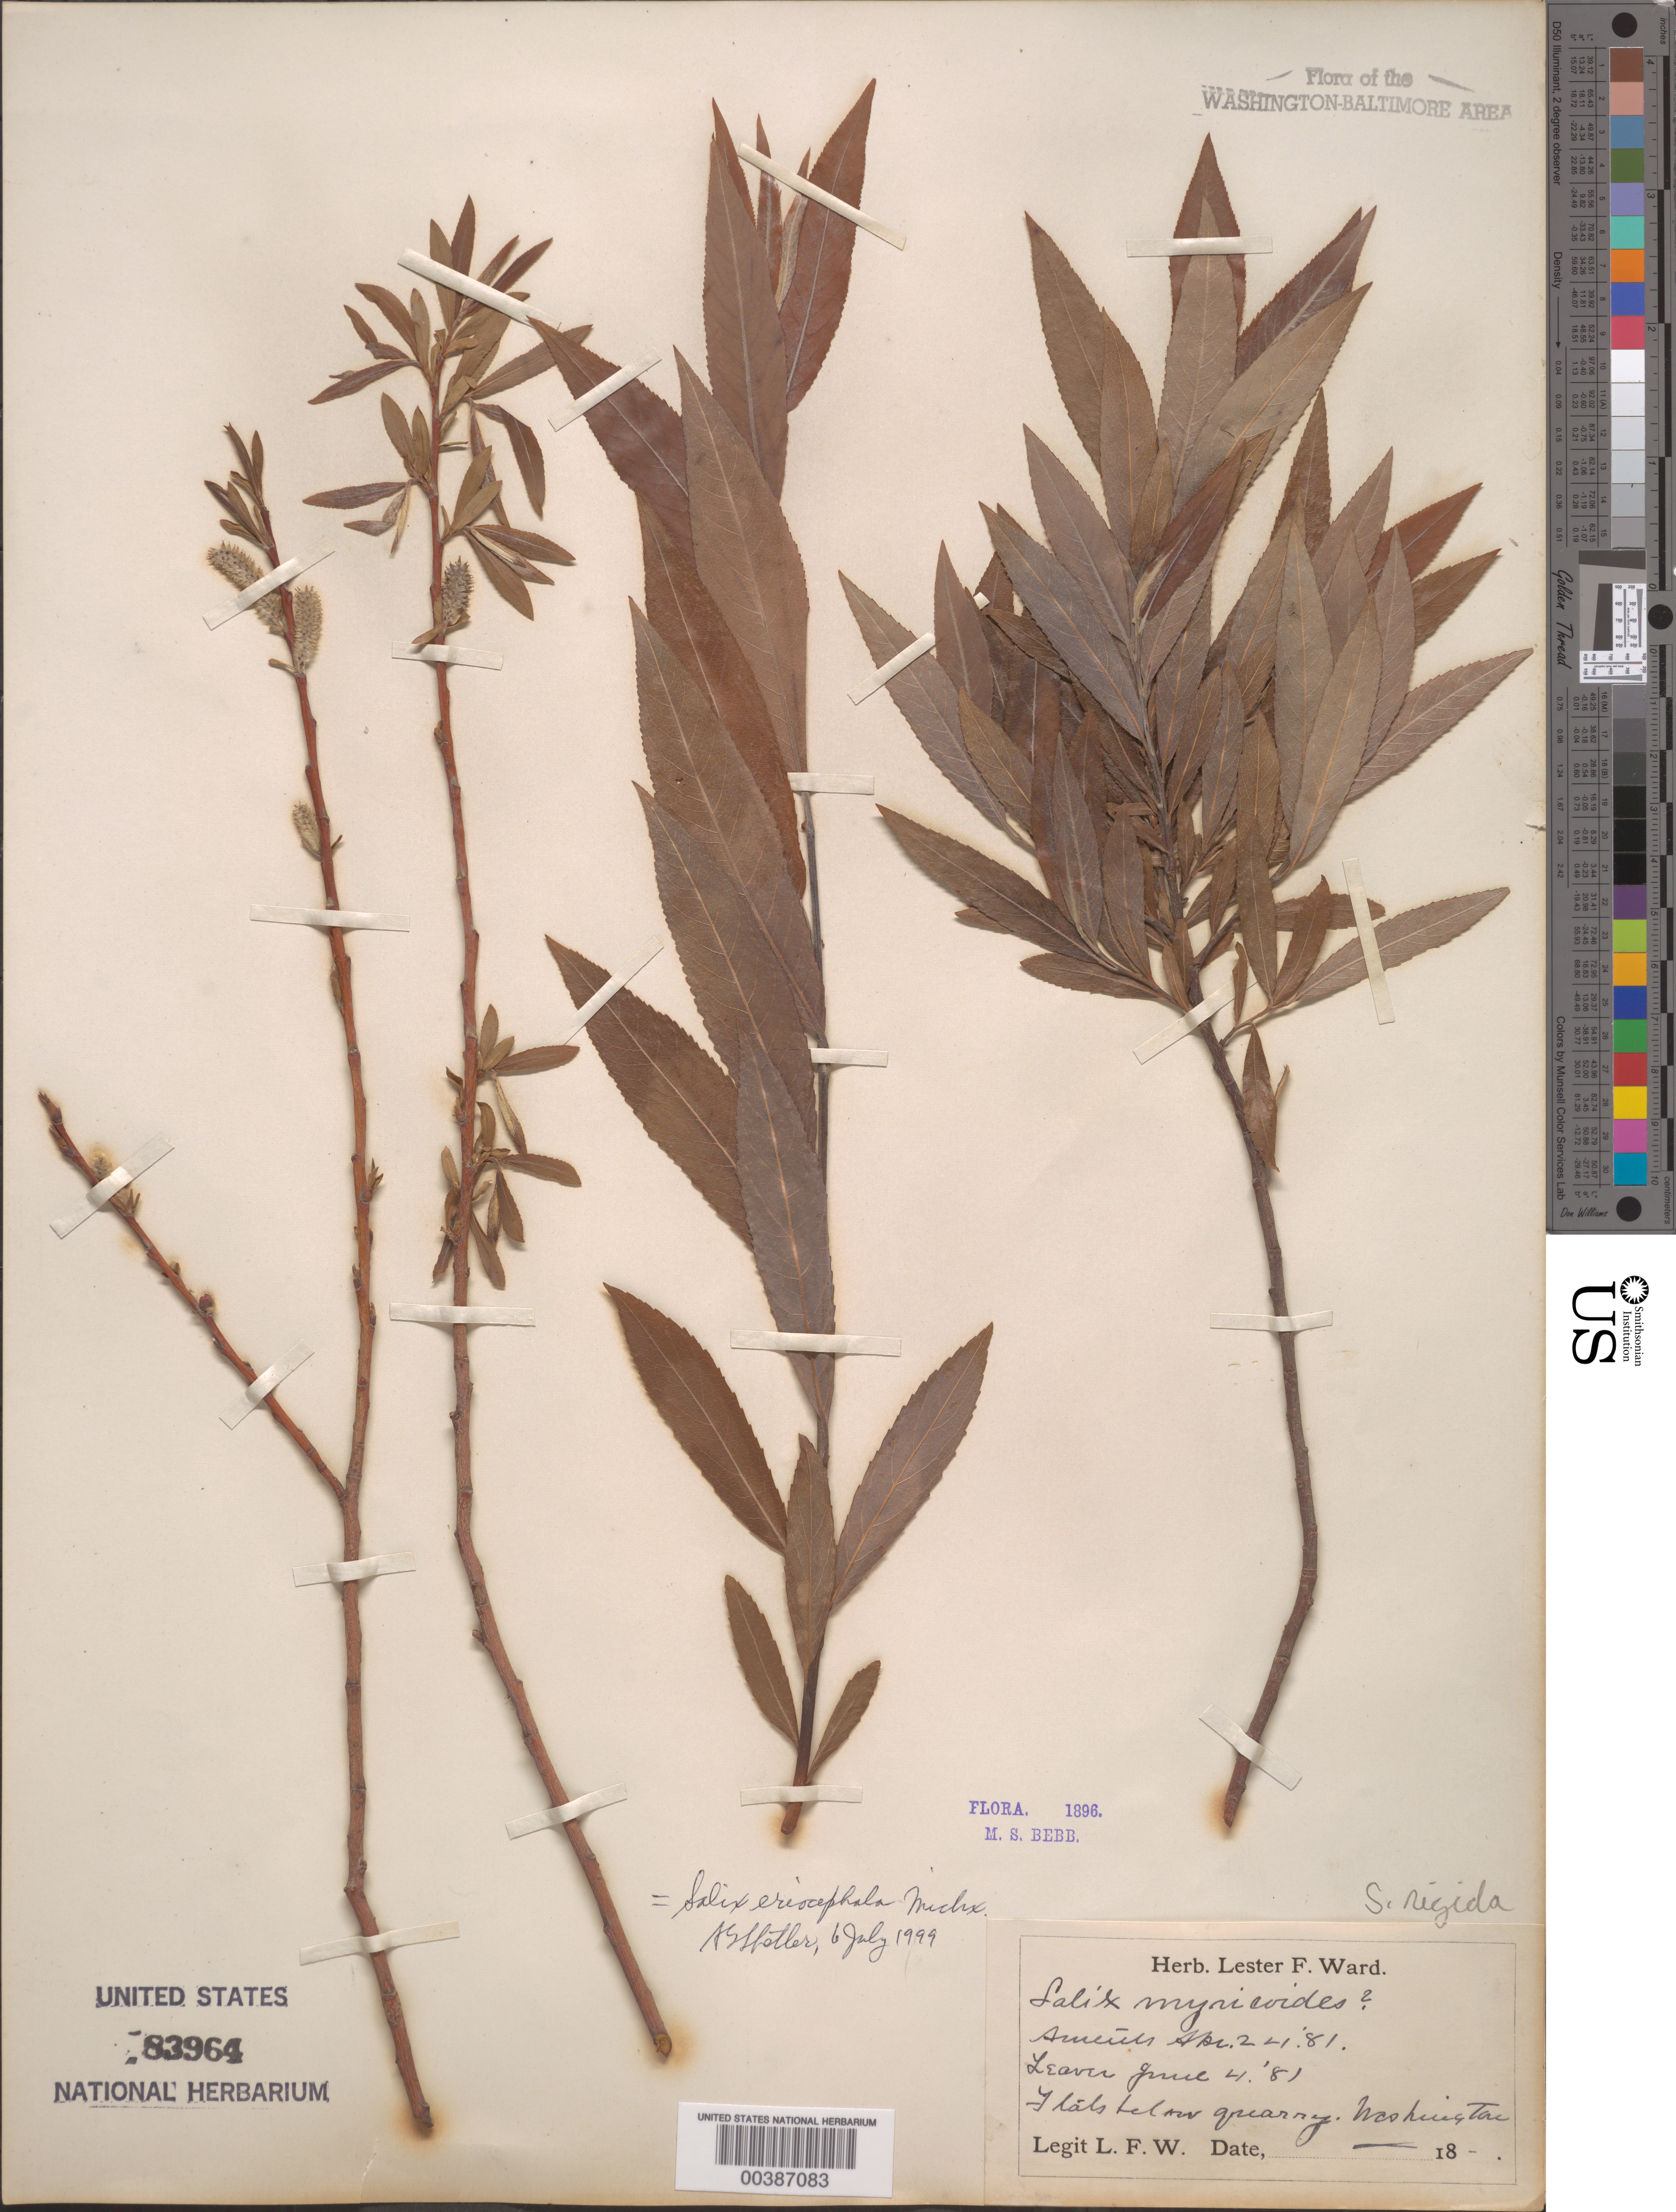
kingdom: Plantae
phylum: Tracheophyta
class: Magnoliopsida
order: Malpighiales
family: Salicaceae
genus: Salix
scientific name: Salix eriocephala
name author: Michx.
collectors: L. F. Ward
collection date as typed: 24 Apr 1881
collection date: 1881-04-24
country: United States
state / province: District of Columbia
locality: Flats below quarry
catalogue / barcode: US 83964